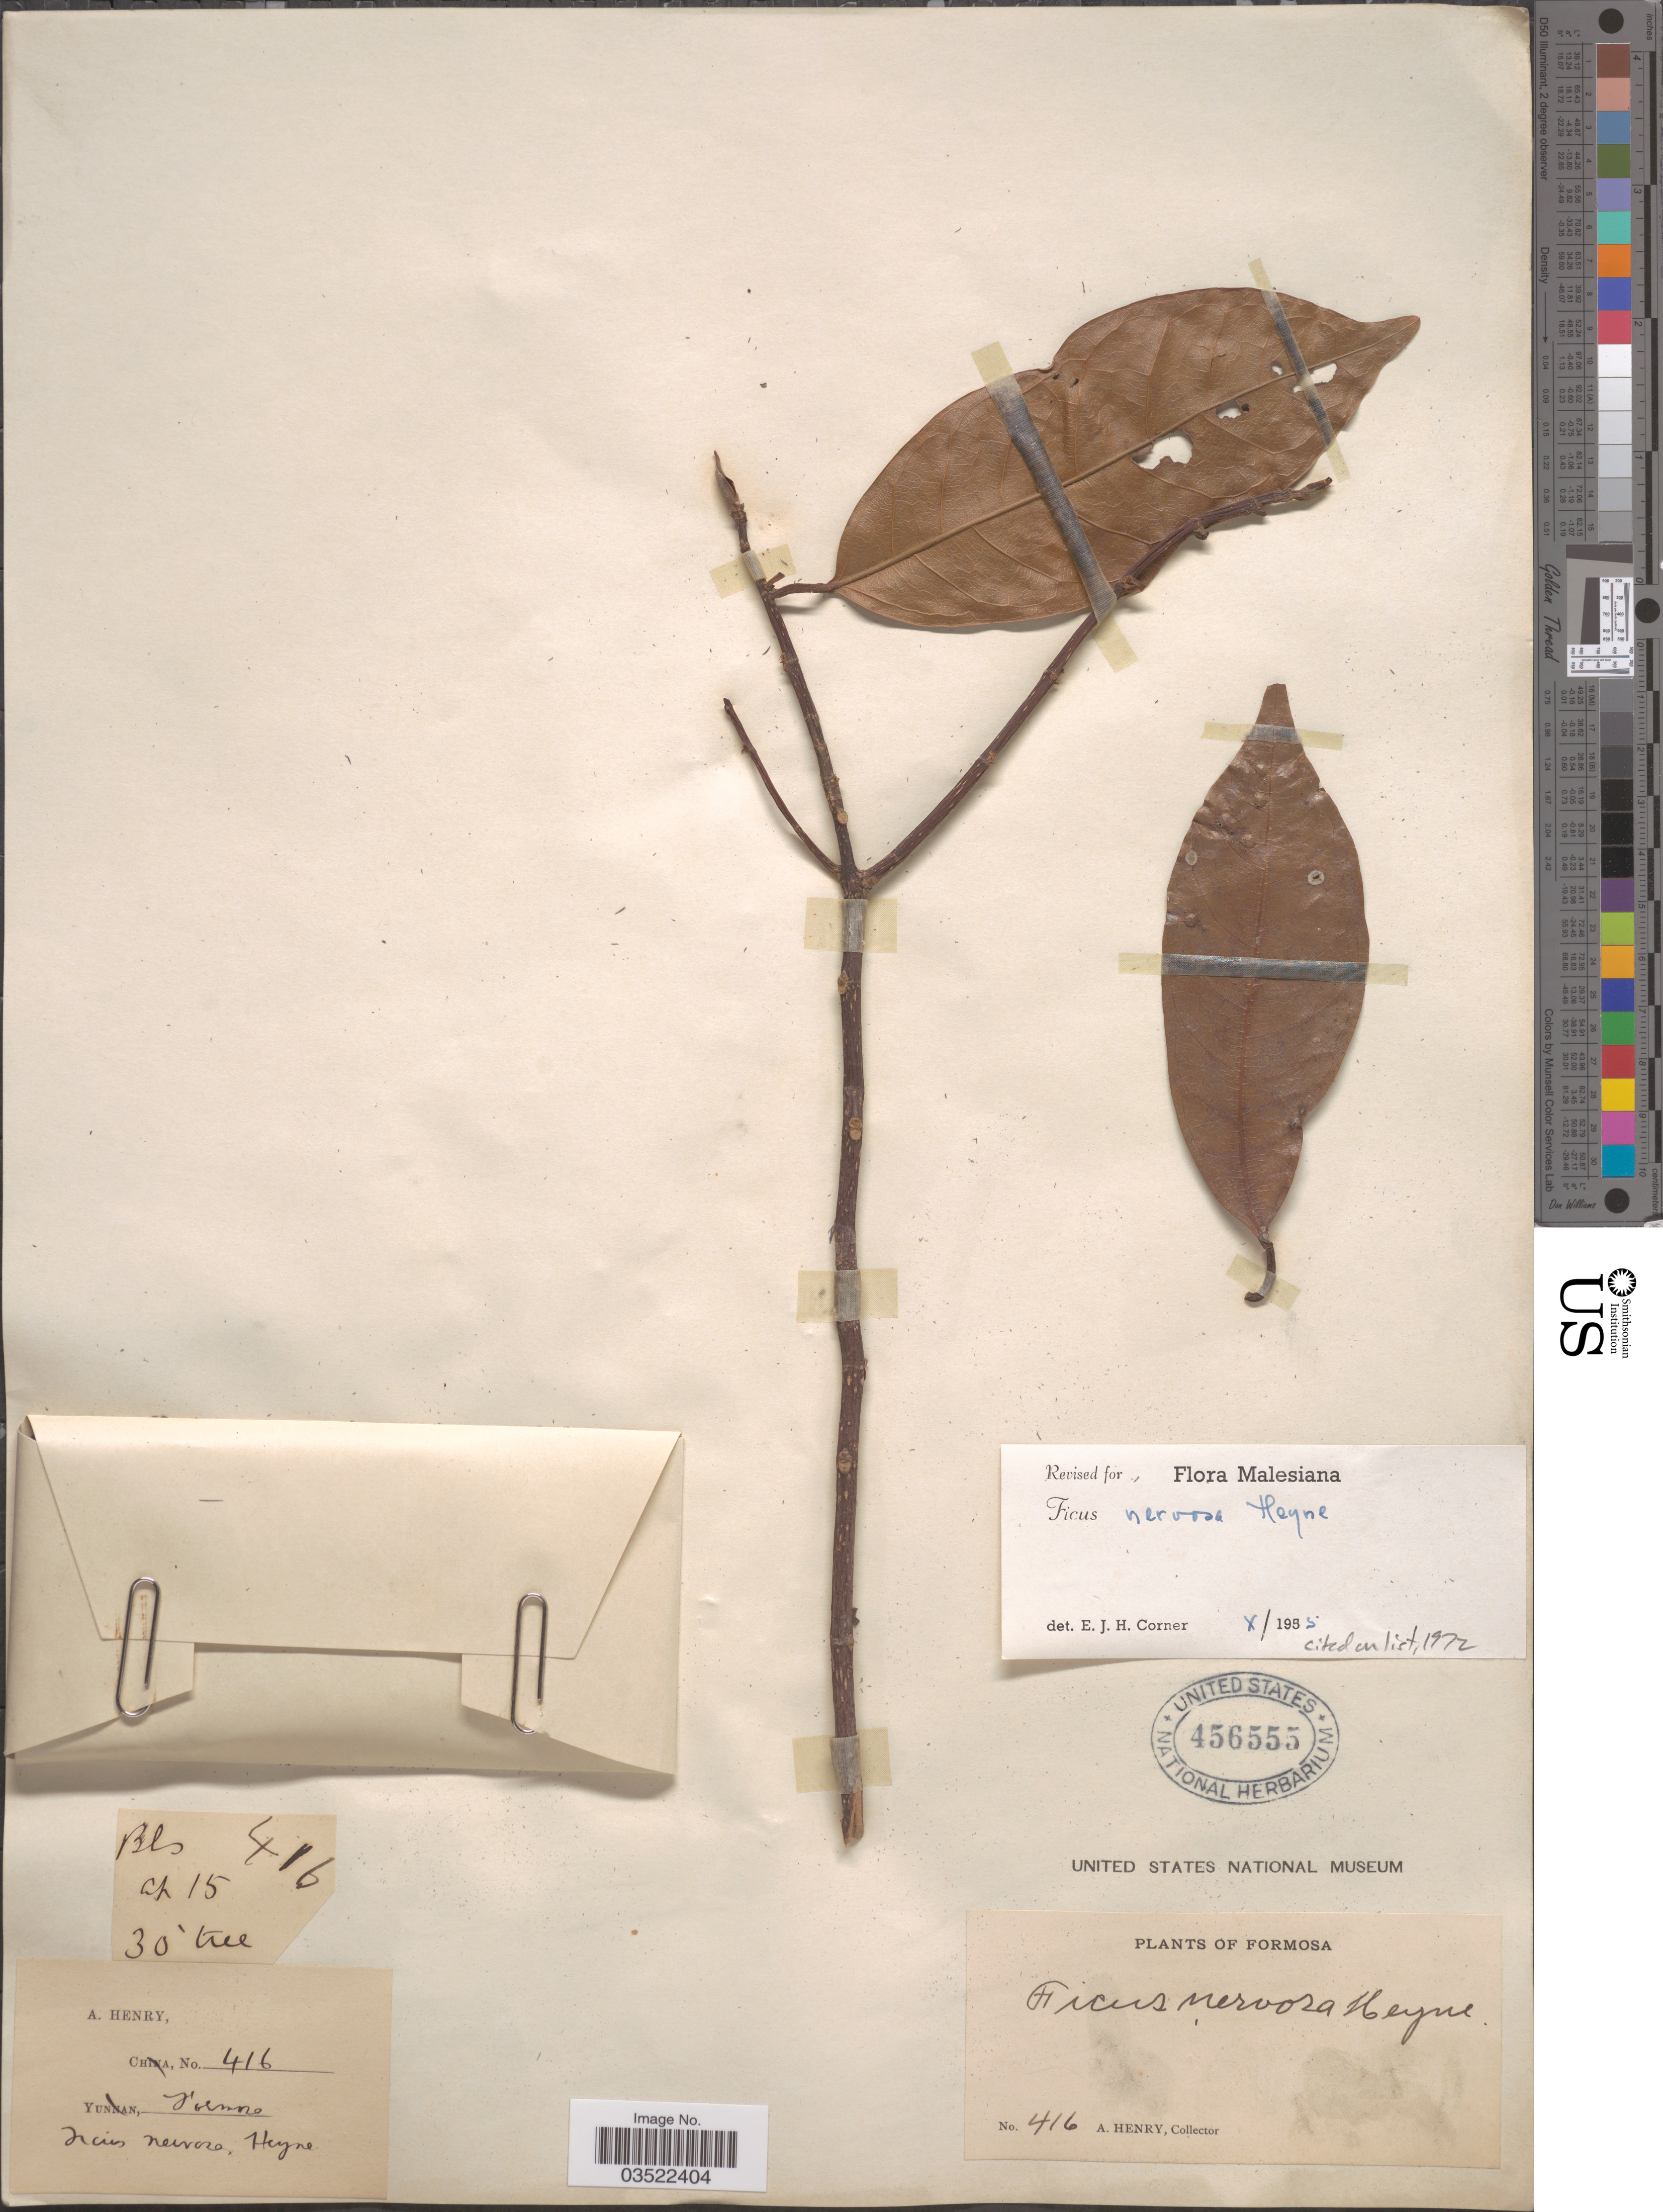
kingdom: Plantae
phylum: Tracheophyta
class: Magnoliopsida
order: Rosales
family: Moraceae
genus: Ficus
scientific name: Ficus nervosa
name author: B. Heyne & Roth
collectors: A. Henry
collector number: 416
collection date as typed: Transcribed d/m/y: /10/15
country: Taiwan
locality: Formosa.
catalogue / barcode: US 456555